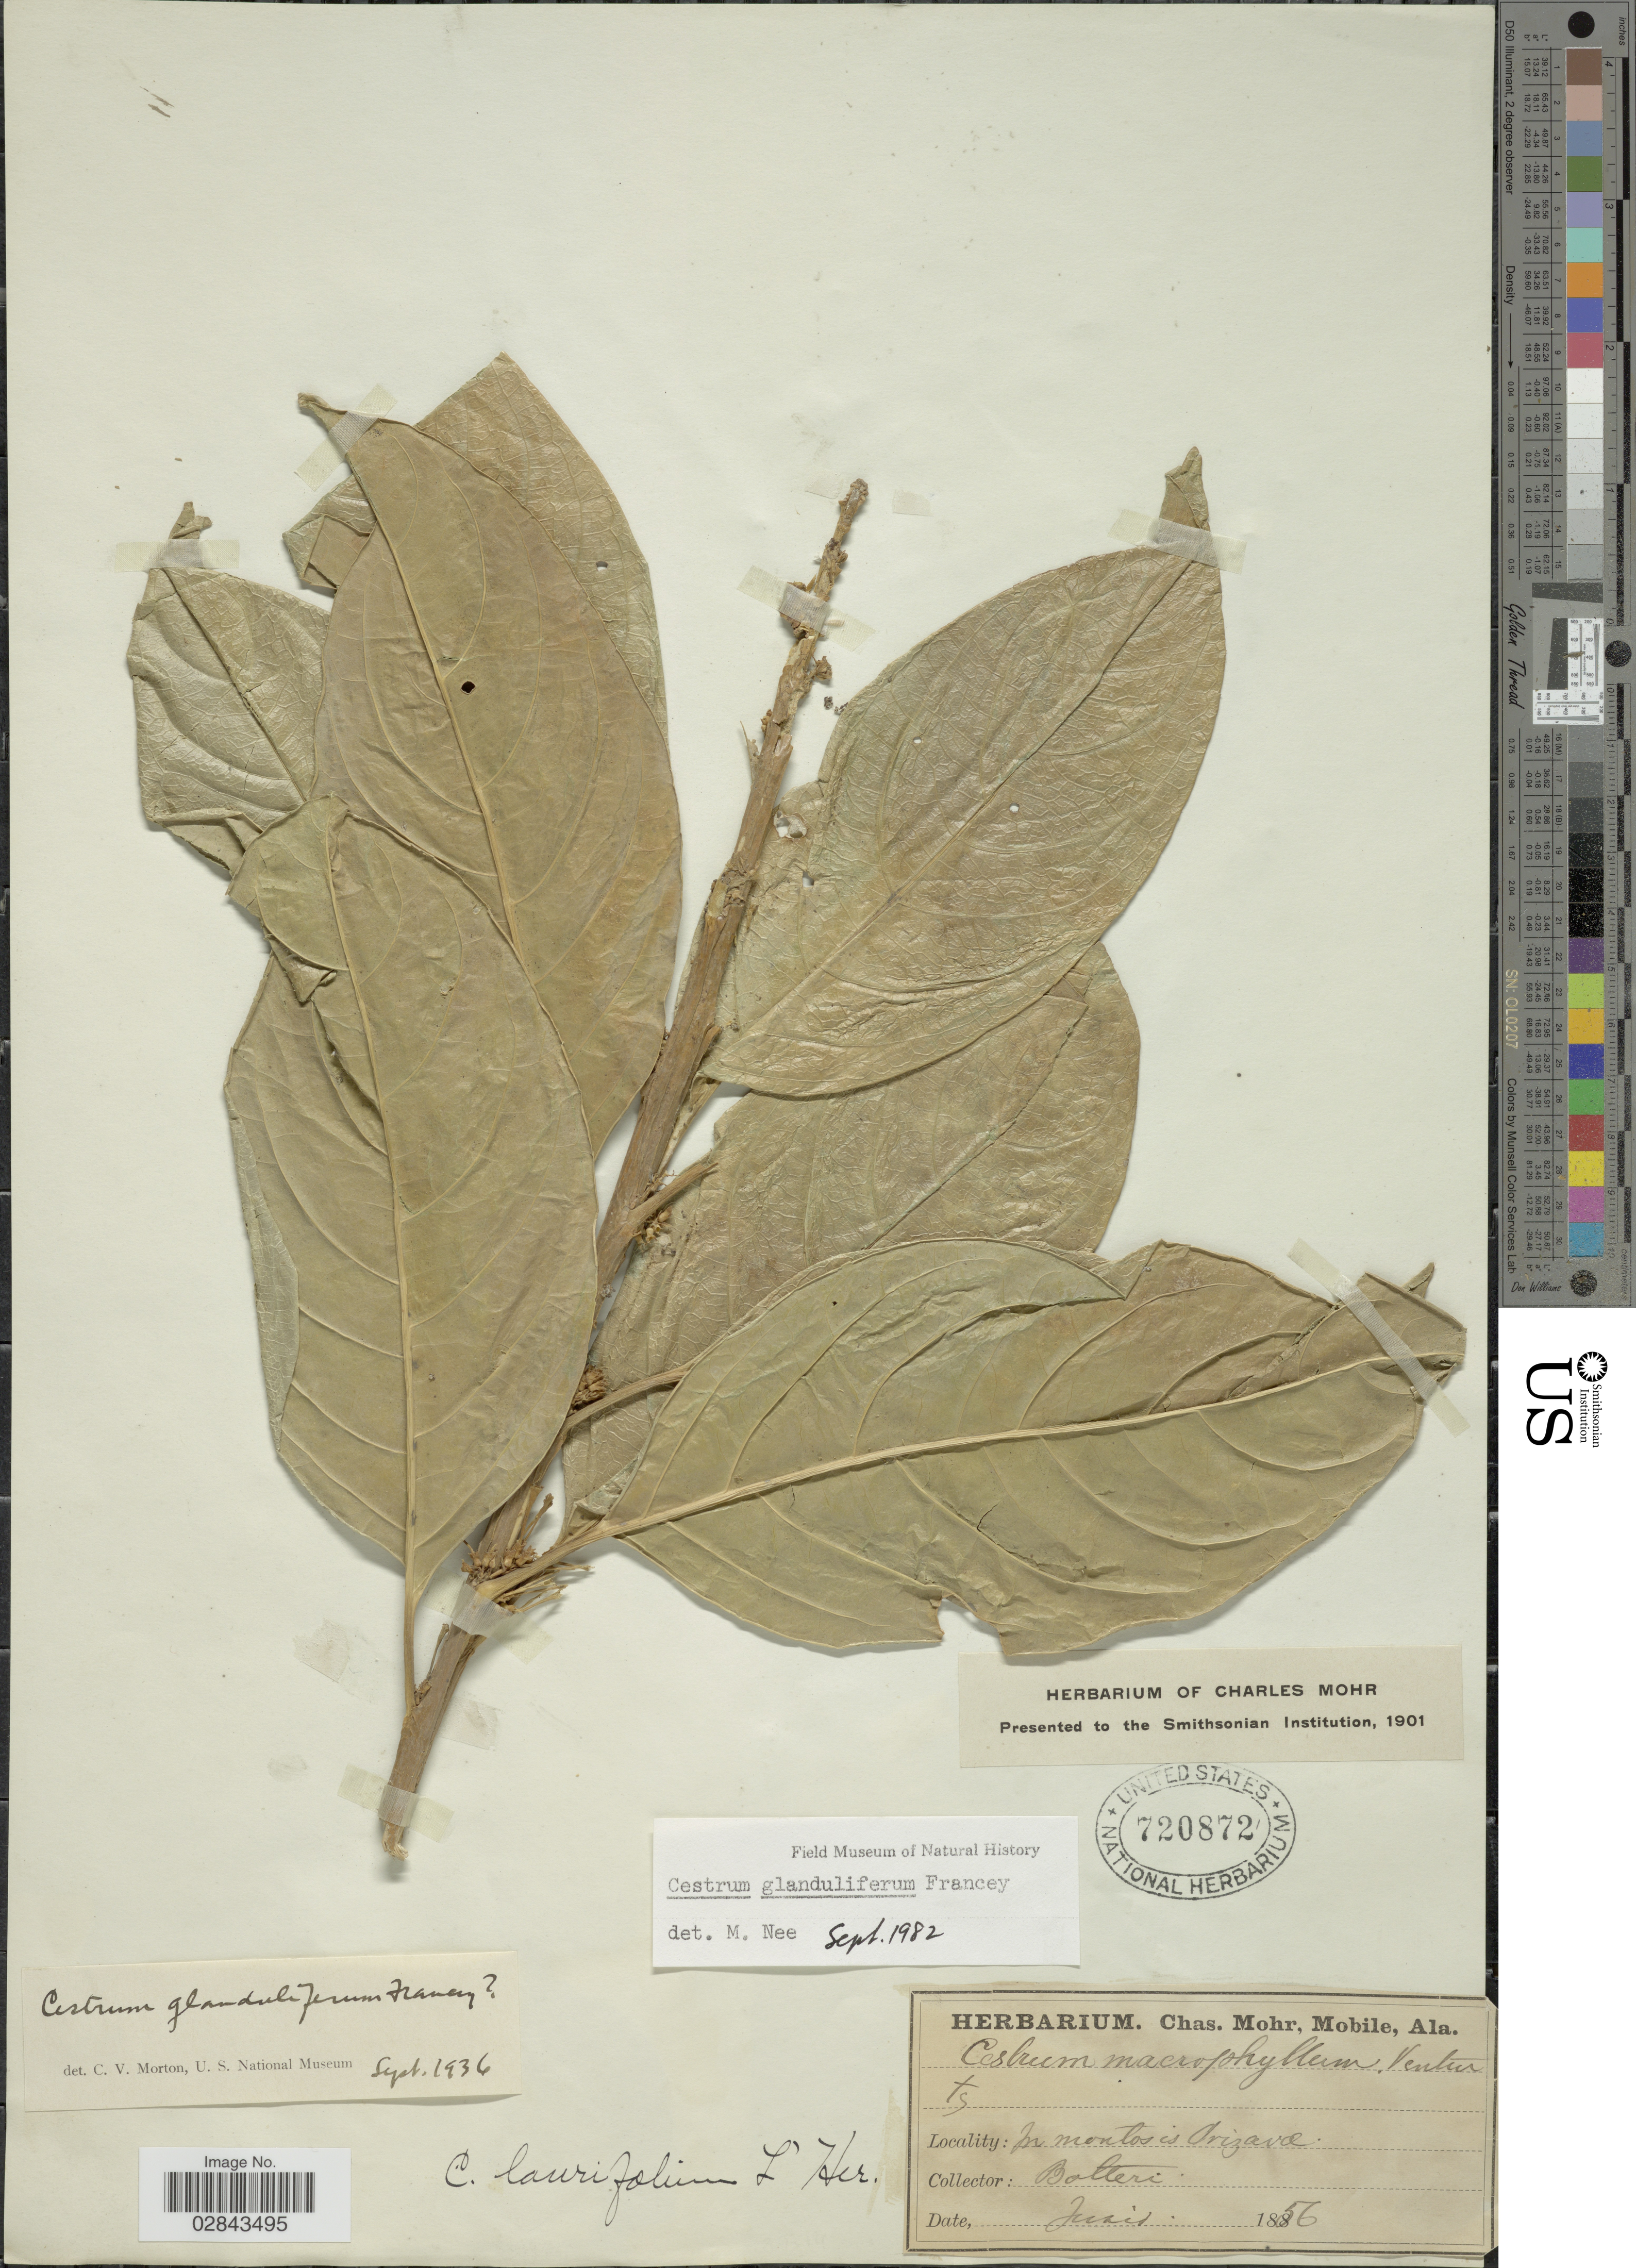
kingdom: Plantae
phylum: Tracheophyta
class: Magnoliopsida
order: Solanales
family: Solanaceae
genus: Cestrum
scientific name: Cestrum glanduliferum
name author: Kerber ex Francey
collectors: -. Botteri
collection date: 1856-06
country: Mexico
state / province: Veracruz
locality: In montos is Orizava.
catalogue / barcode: US 720872